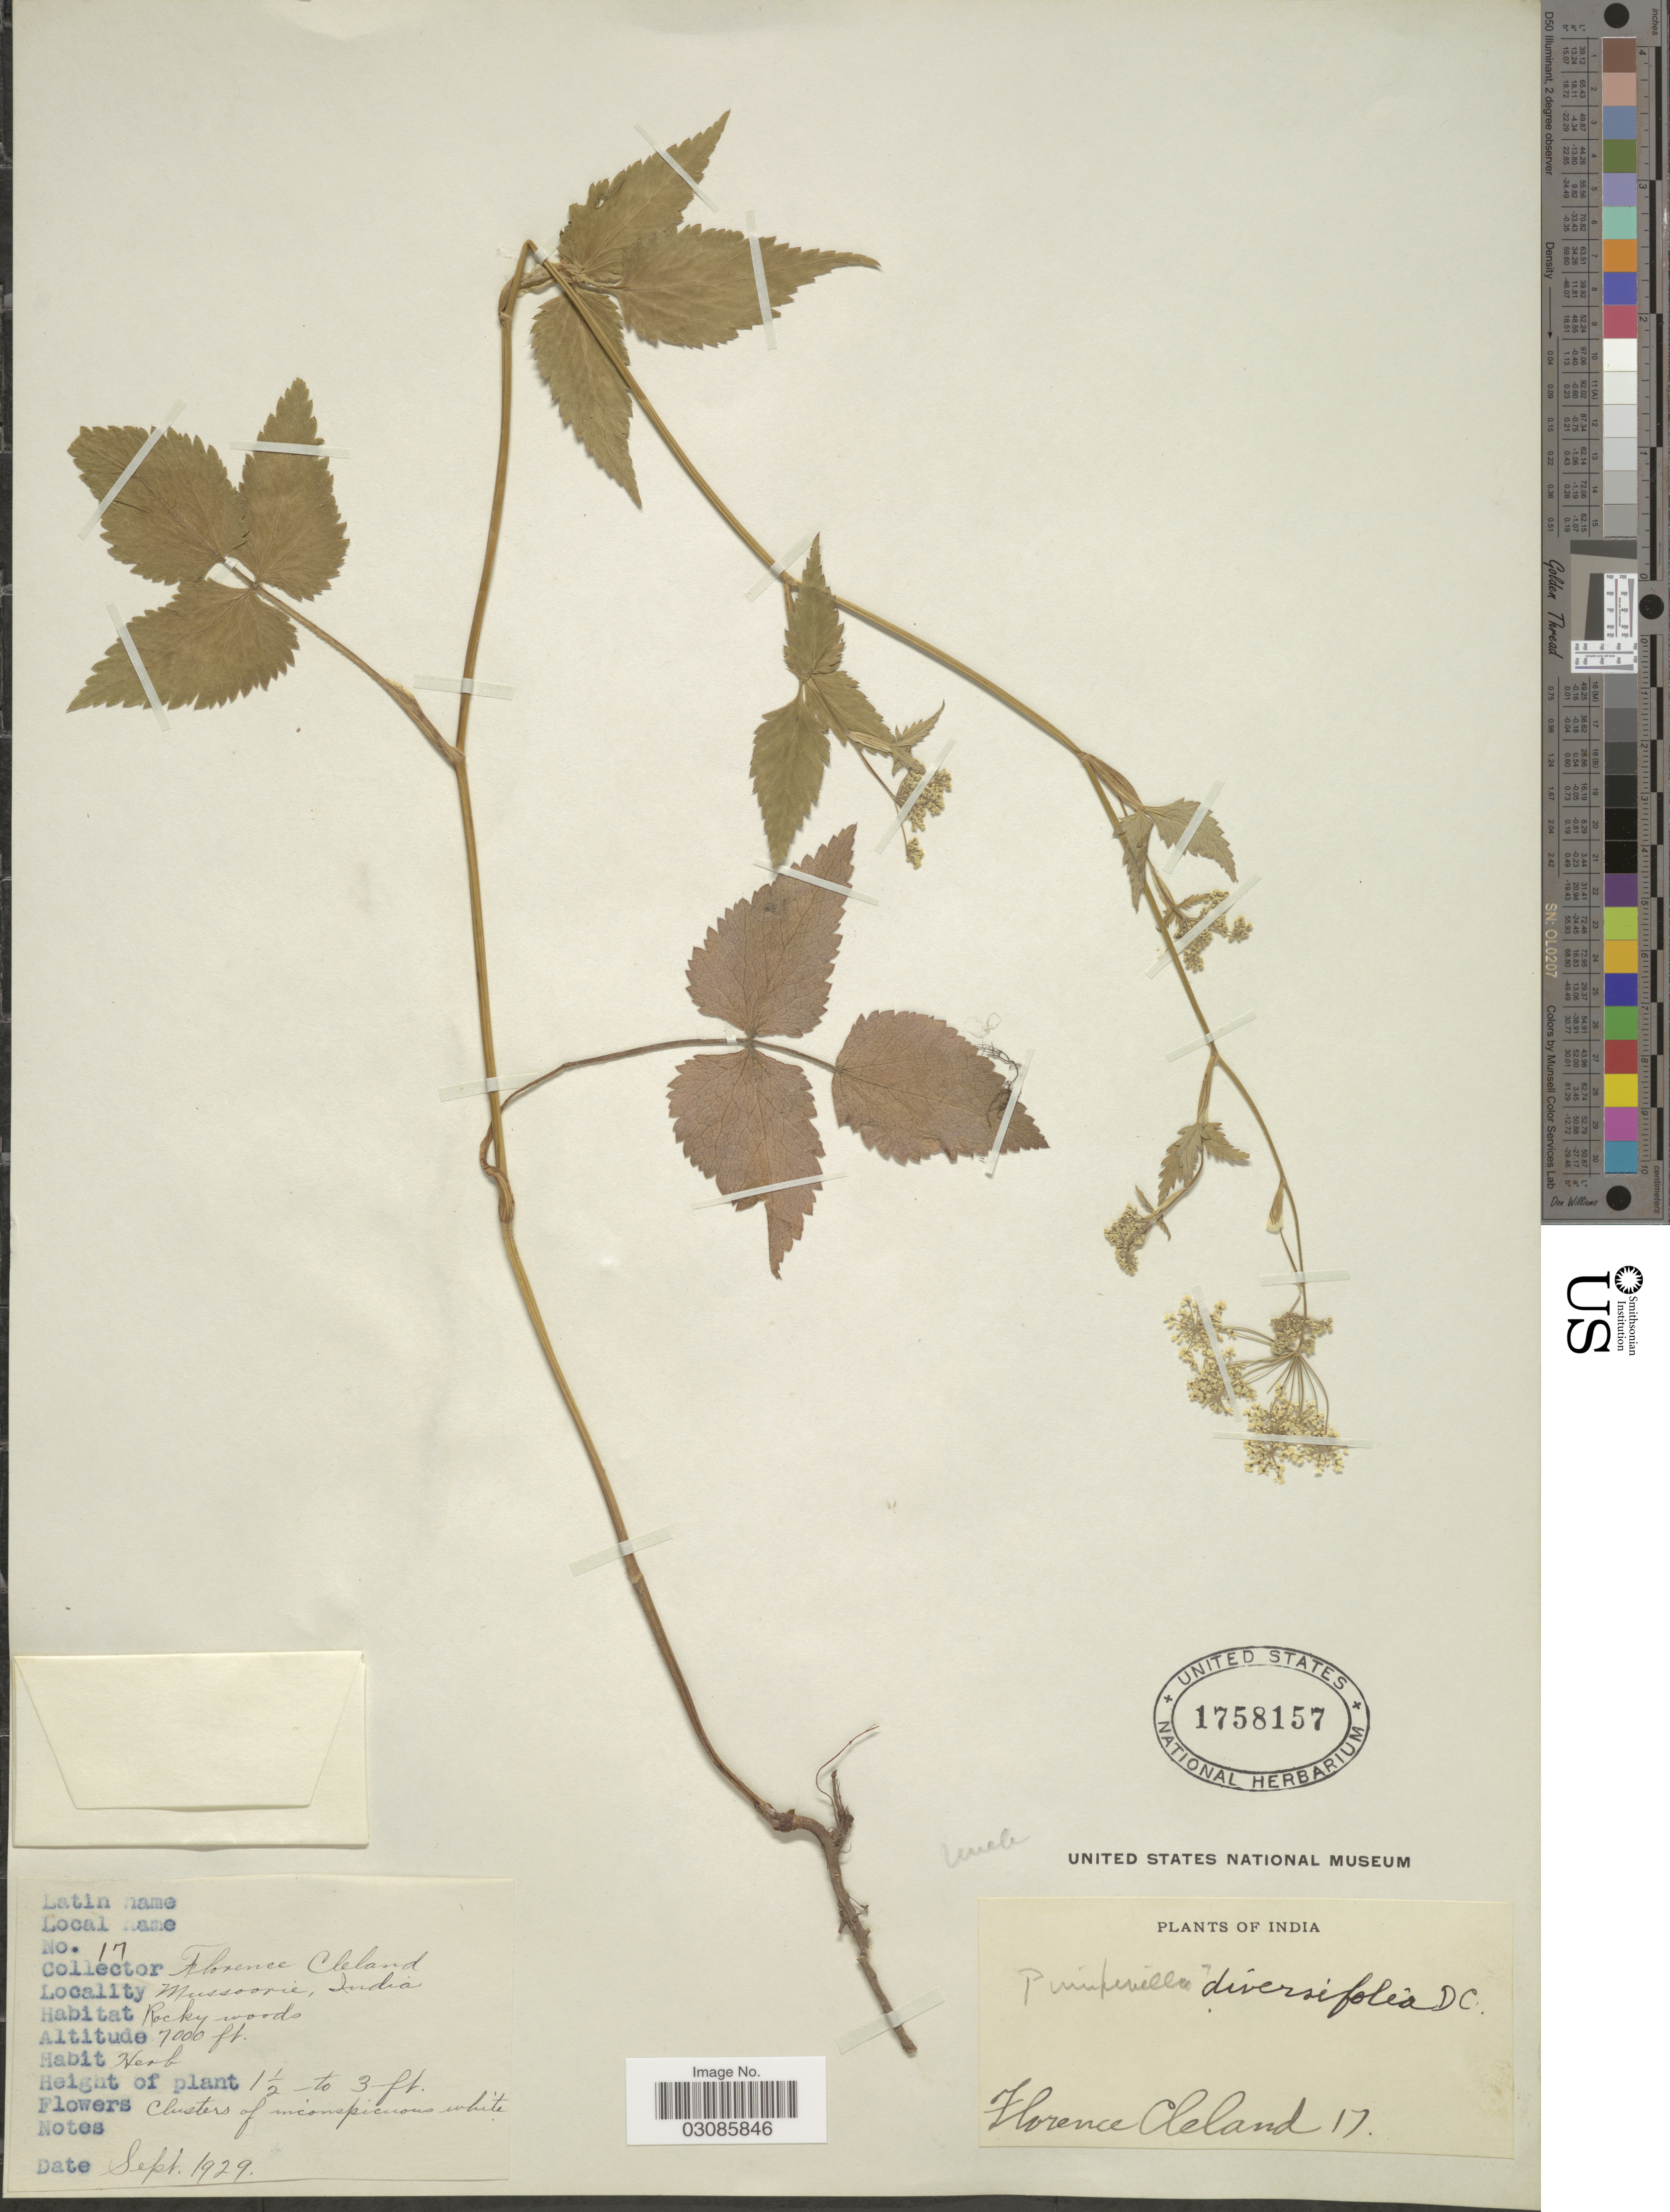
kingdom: Plantae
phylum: Tracheophyta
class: Magnoliopsida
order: Apiales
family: Apiaceae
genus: Pimpinella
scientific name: Pimpinella diversifolia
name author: DC.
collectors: F. Cleland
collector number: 17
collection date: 1929-09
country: India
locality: Mussoorie.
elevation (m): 2134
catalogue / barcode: US 1758157